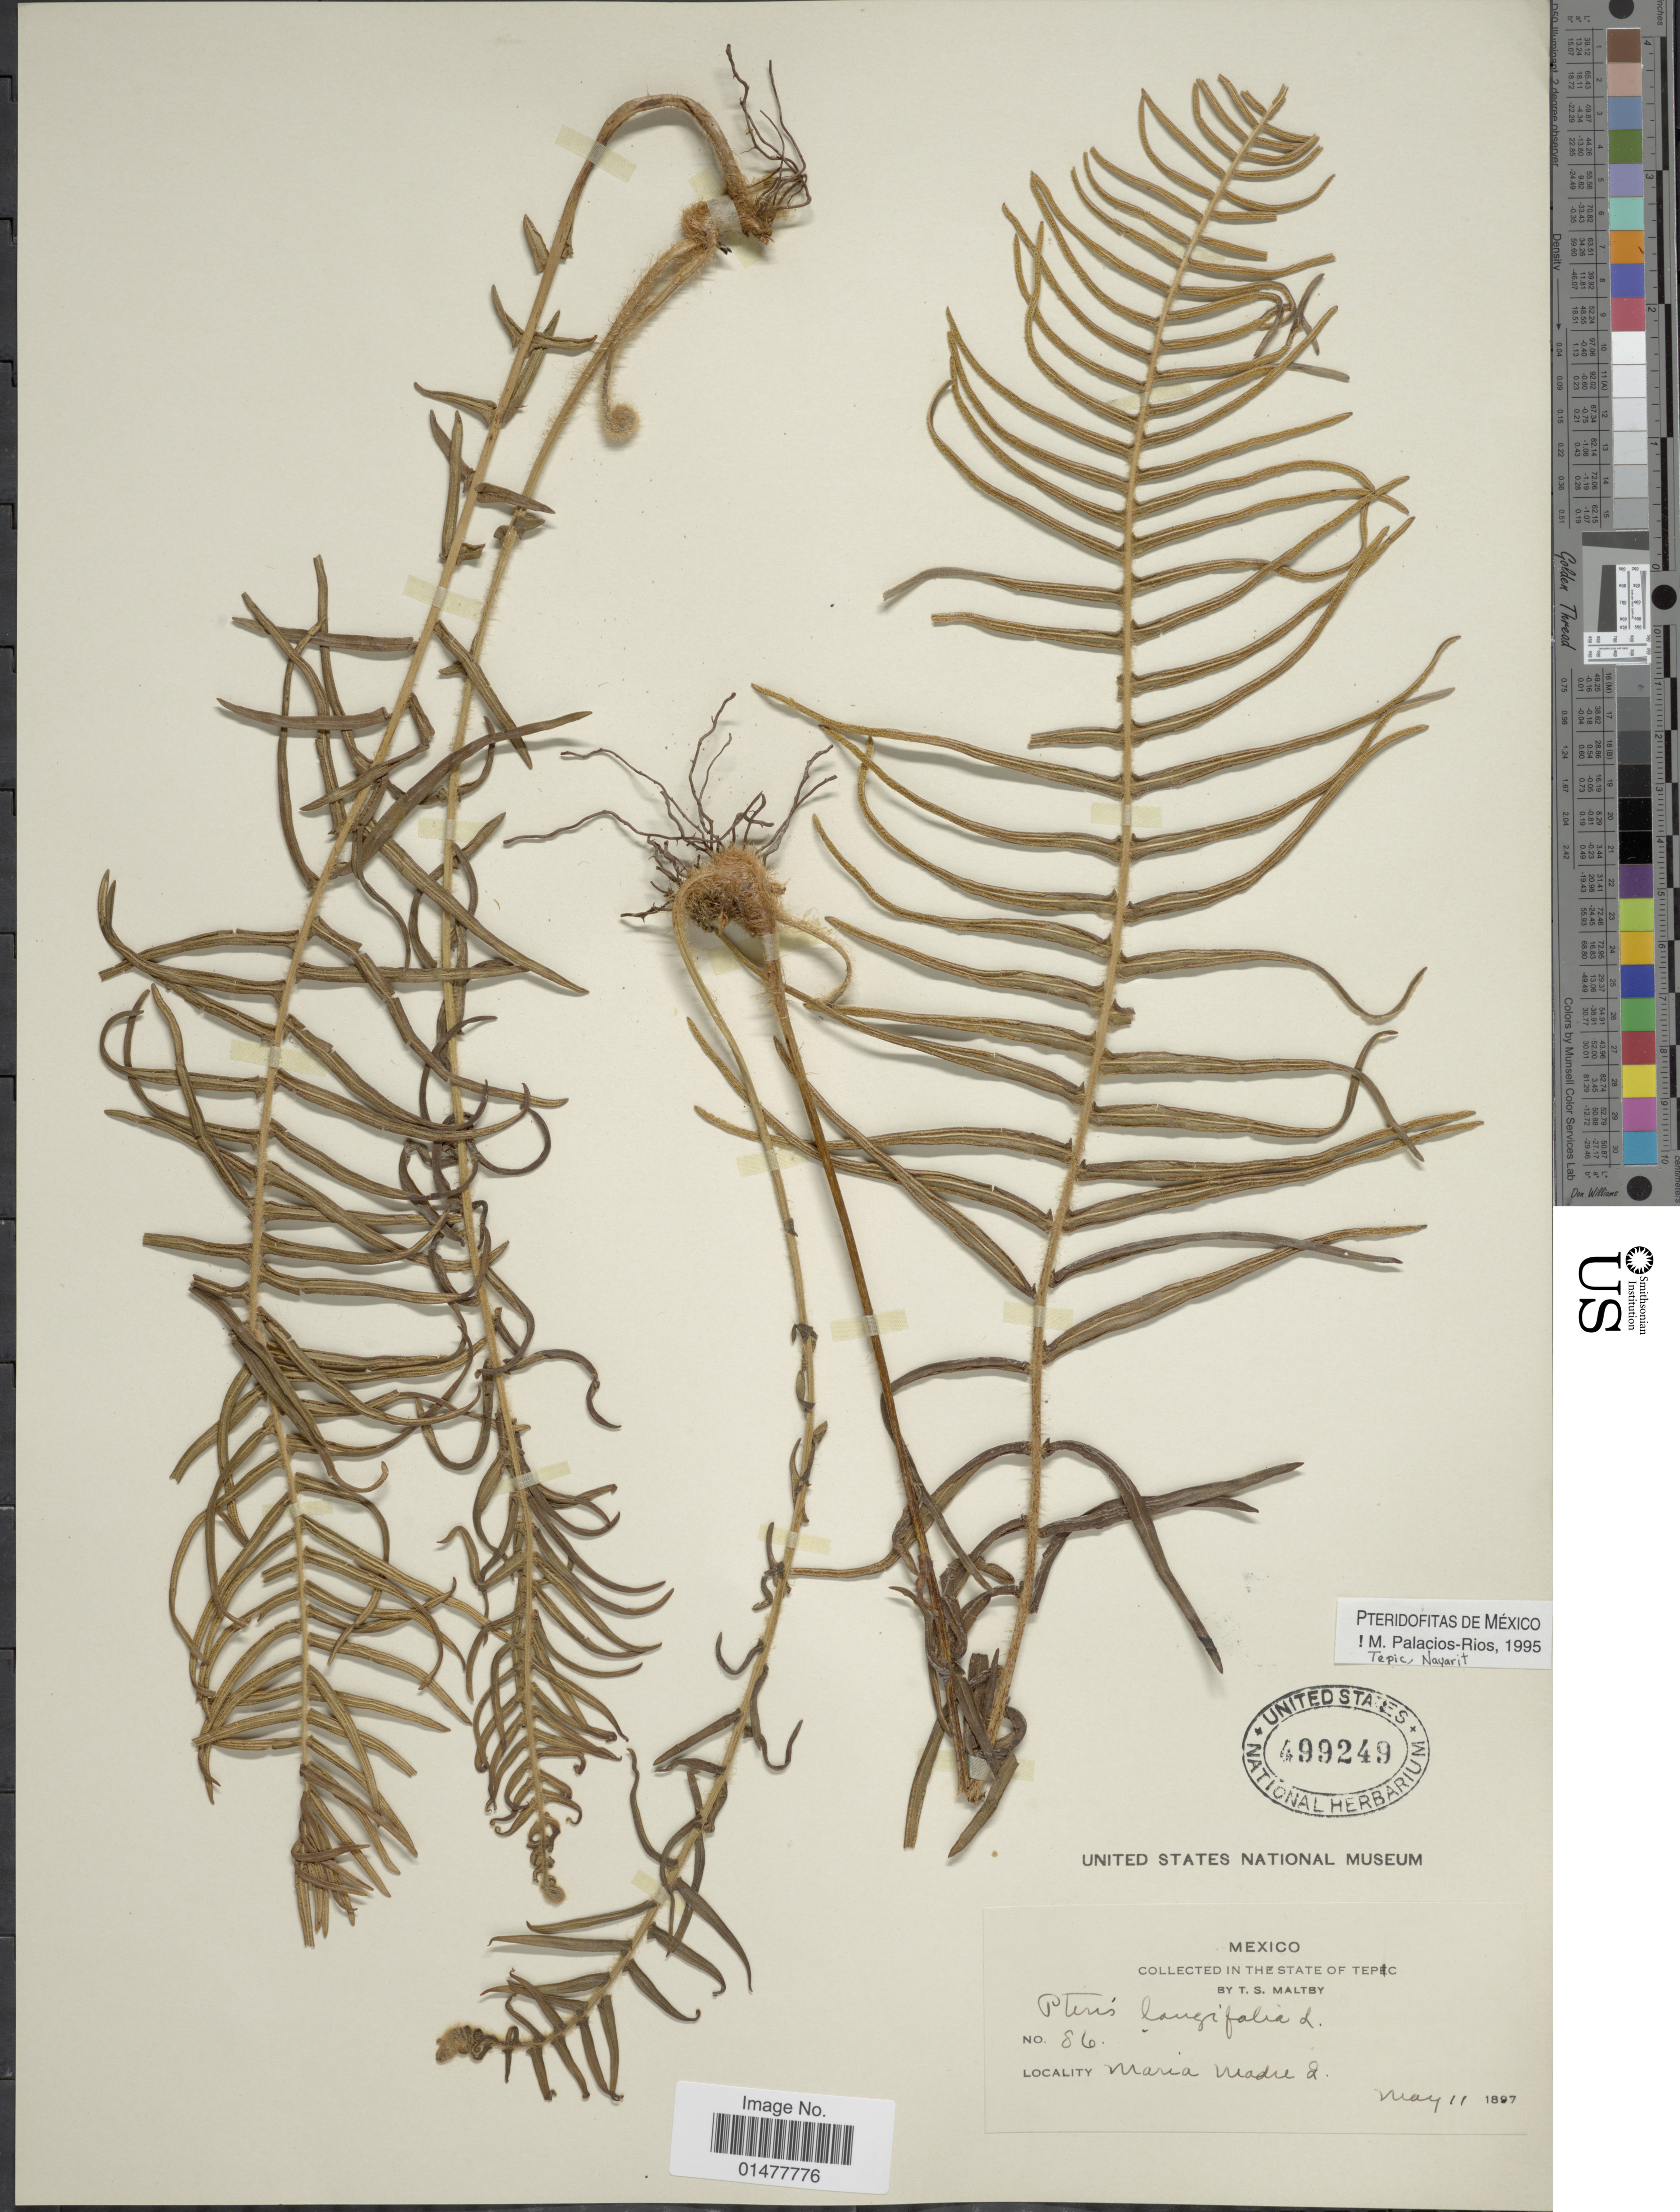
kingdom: Plantae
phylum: Tracheophyta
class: Polypodiopsida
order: Polypodiales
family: Pteridaceae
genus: Pteris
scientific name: Pteris longifolia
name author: L.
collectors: T. S. Maltby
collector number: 86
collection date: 1897-05-11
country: Mexico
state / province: Nayarit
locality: Maria Madre, in the state of Tepic.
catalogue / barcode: US 499249